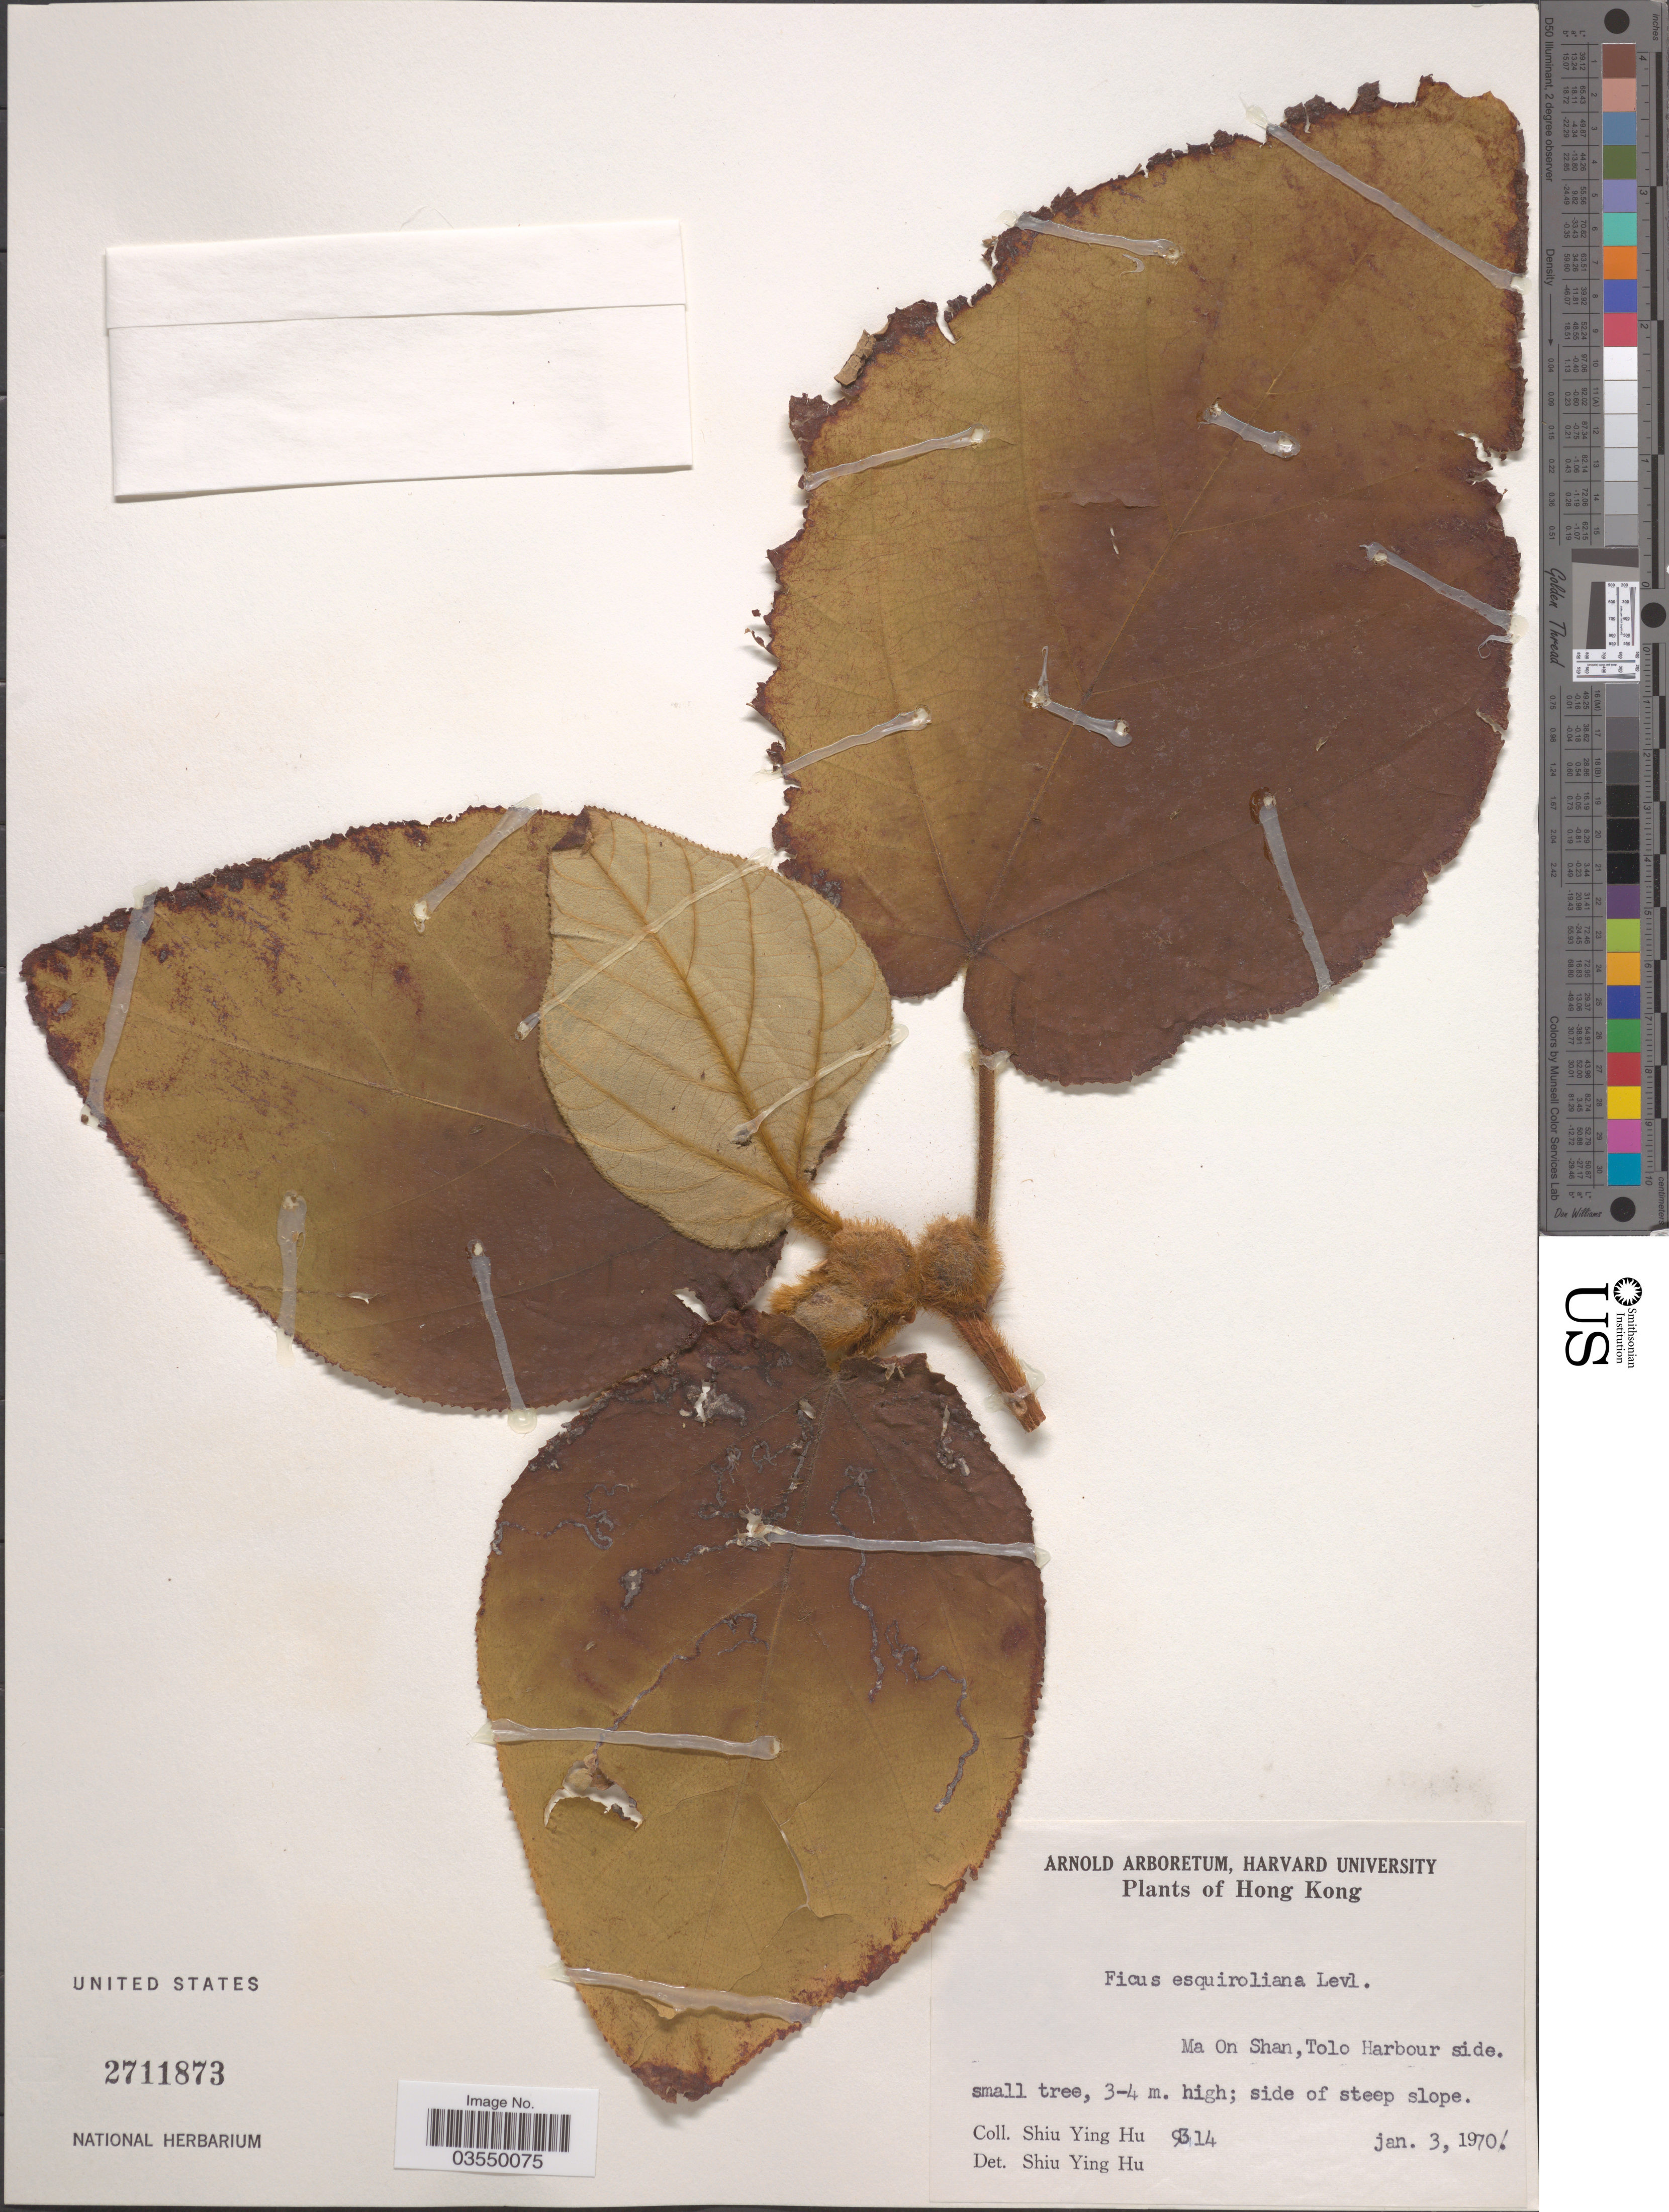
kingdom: Plantae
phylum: Tracheophyta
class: Magnoliopsida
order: Rosales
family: Moraceae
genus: Ficus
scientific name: Ficus esquiroliana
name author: H. Lév.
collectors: S. Y. Hu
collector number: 9314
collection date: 1970-01-03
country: China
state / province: Hong Kong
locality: Ma On Shan, Tolo Harbour side.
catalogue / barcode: US 2711873